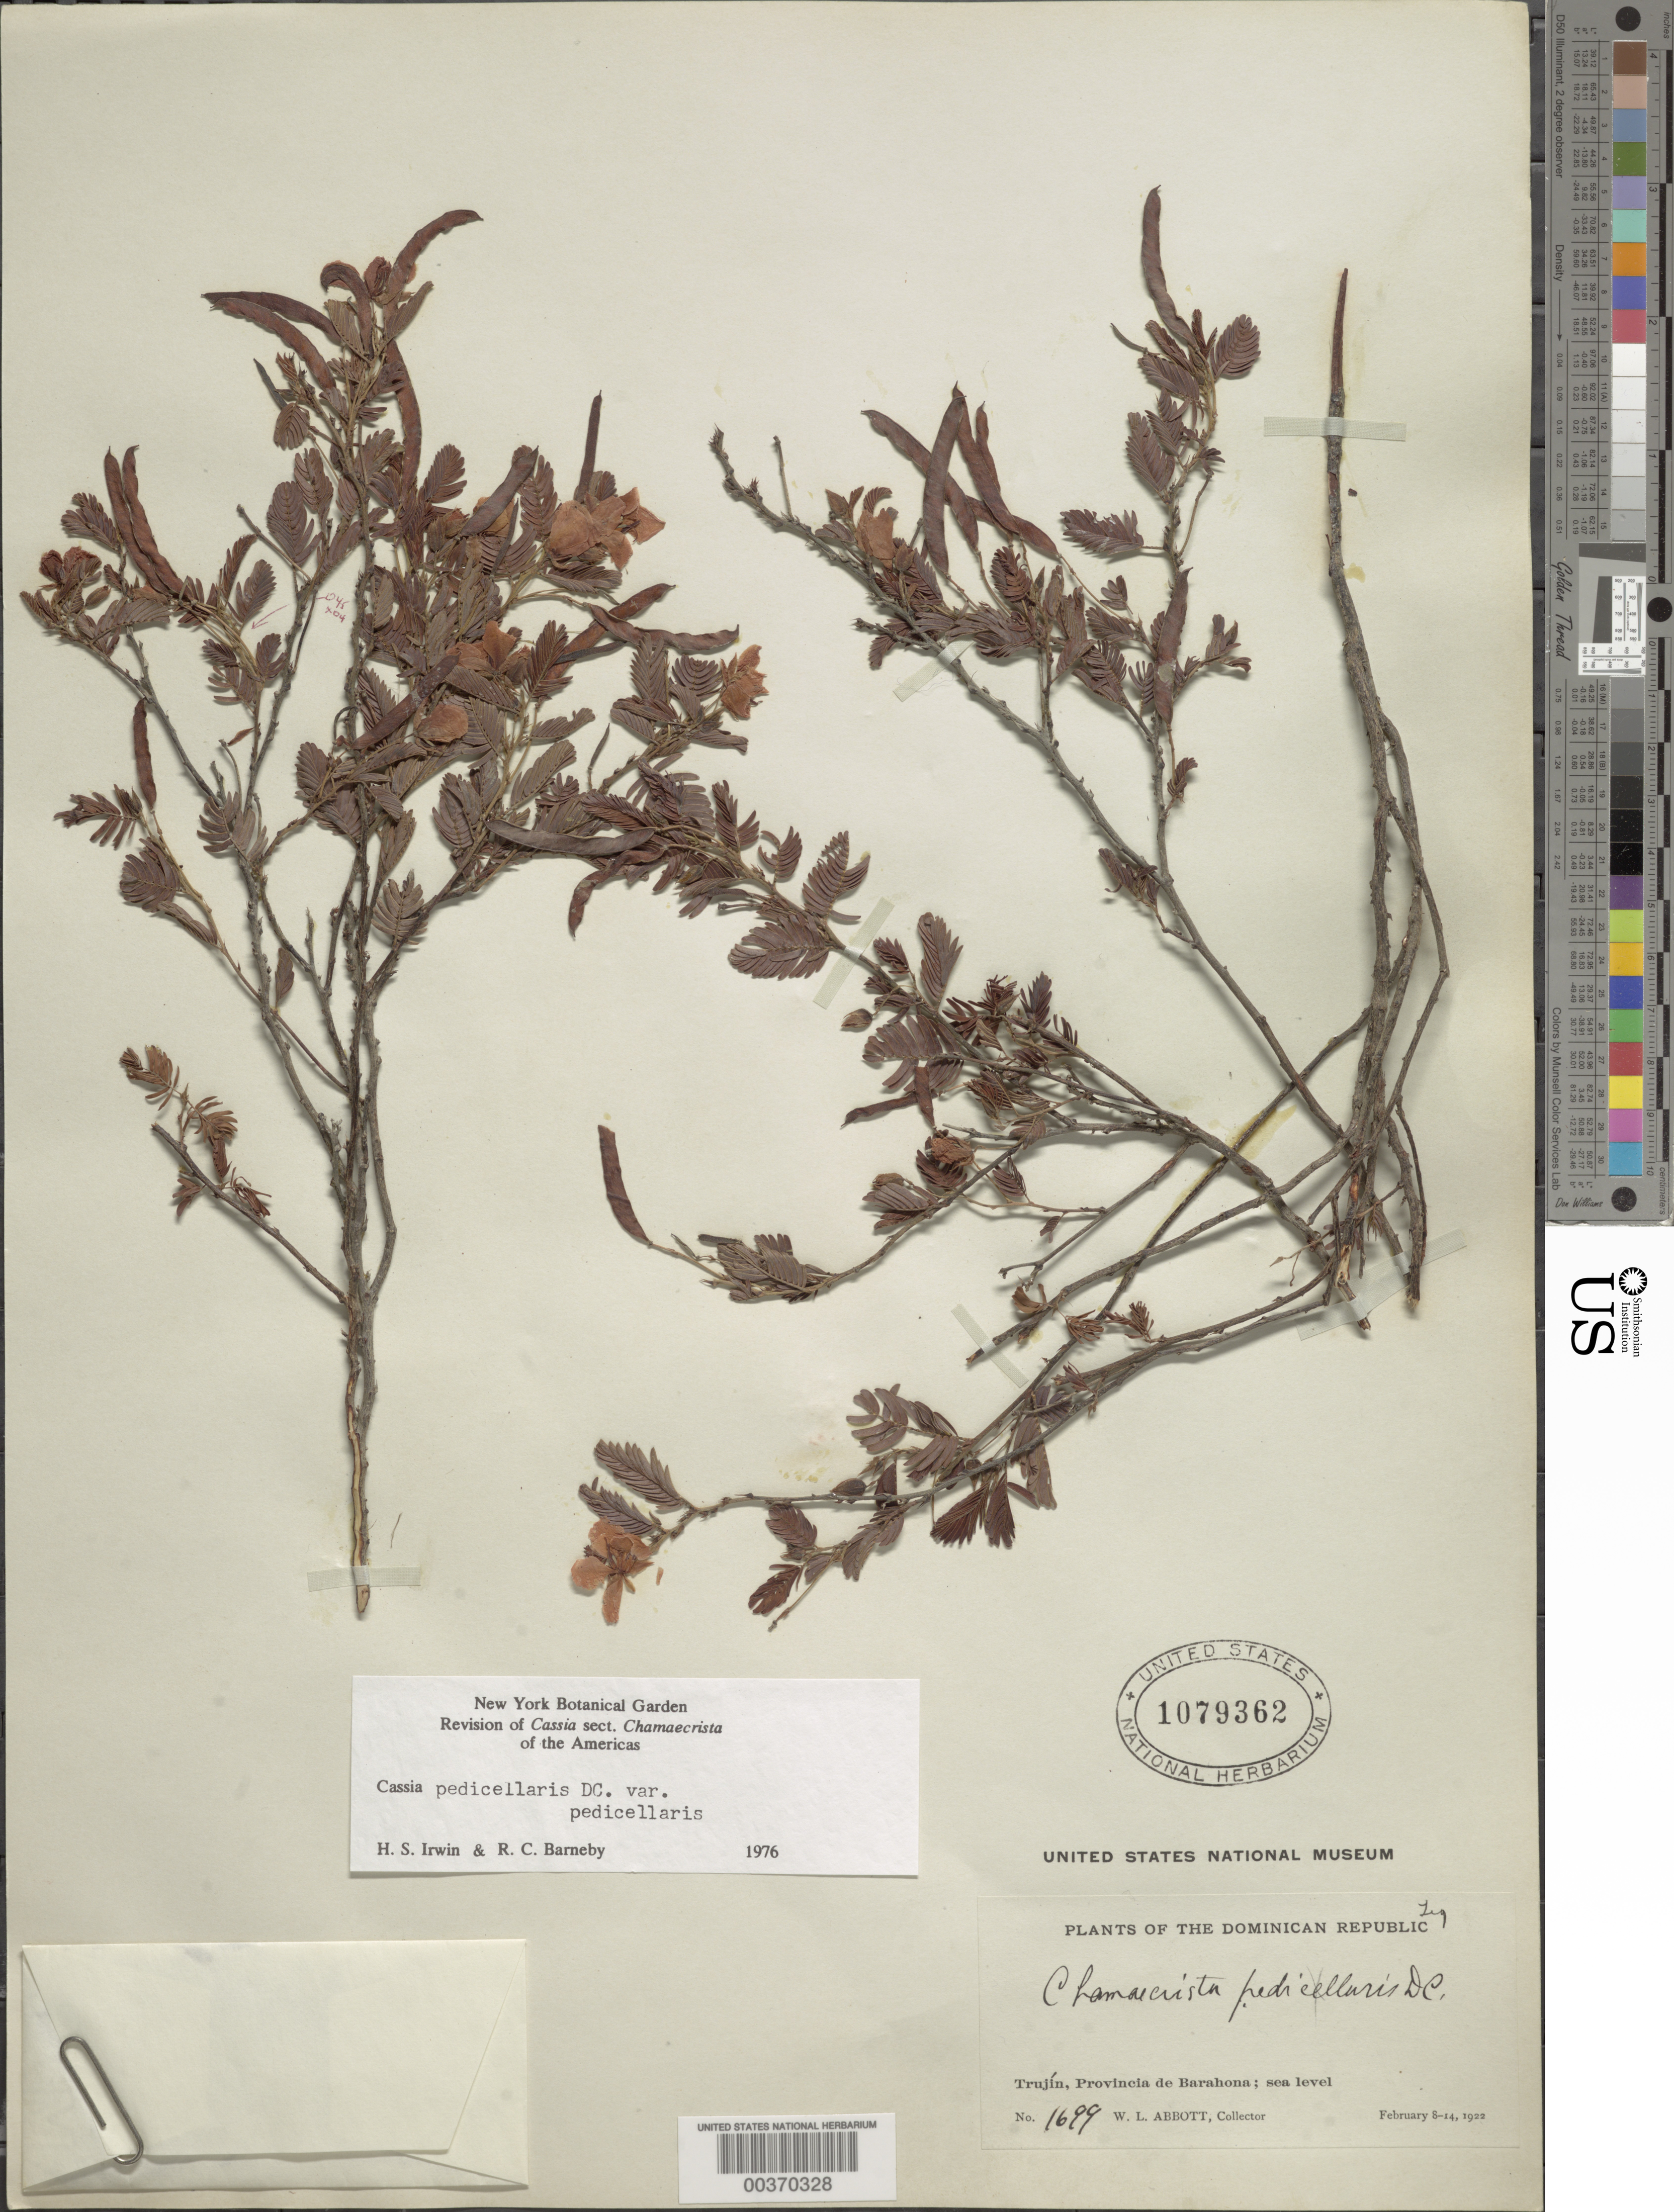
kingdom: Plantae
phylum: Tracheophyta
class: Magnoliopsida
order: Fabales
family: Fabaceae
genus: Chamaecrista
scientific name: Chamaecrista pedicellaris var. pedicellaris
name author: Britton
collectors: W. L. Abbott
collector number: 1699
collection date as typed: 08 Feb 1922 to 14 Feb 1922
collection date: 1922-02-08/1922-02-14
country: Dominican Republic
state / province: Barahona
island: Hispaniola Island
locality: Trujin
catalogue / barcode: US 1079362